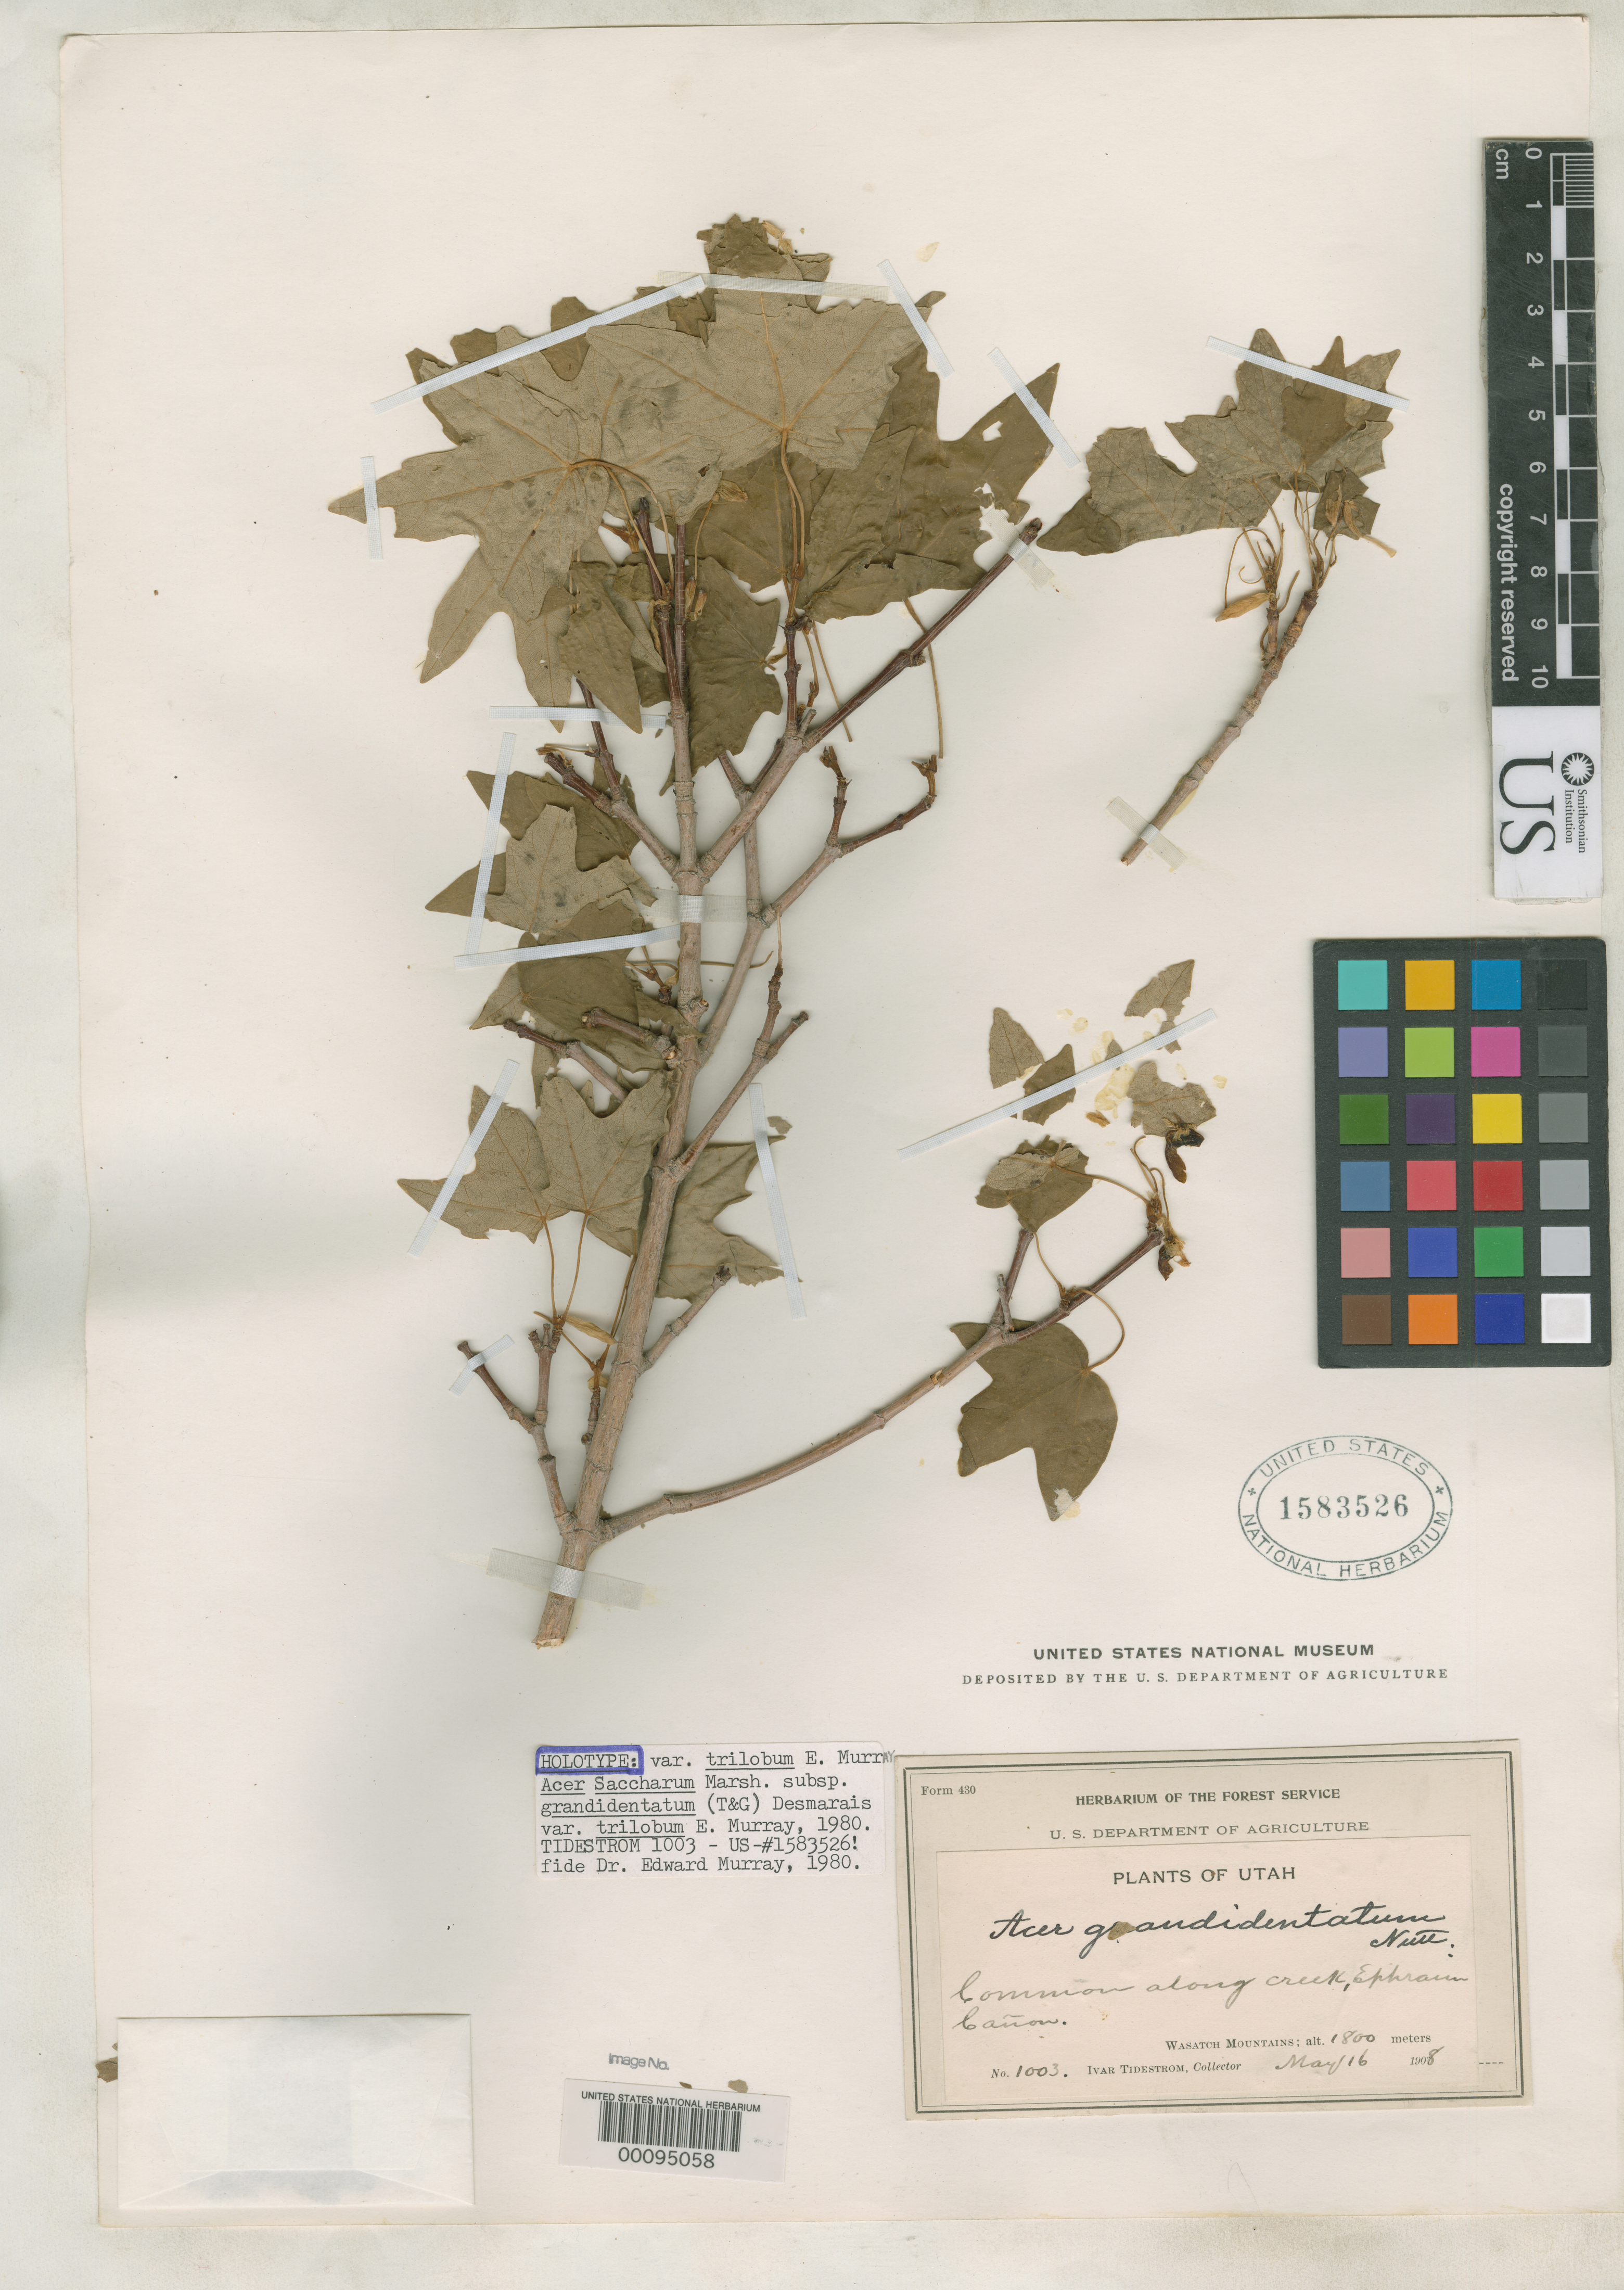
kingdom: Plantae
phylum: Tracheophyta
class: Magnoliopsida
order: Sapindales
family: Sapindaceae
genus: Acer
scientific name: Acer saccharum var. trilobum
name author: A.E. Murray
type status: Holotype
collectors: I. F. Tidestrom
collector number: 1003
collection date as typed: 16 May 1908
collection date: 1908-05-16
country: United States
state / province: Utah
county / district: Sanpete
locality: Ephraim Canyon.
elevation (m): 1800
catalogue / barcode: US 1583526